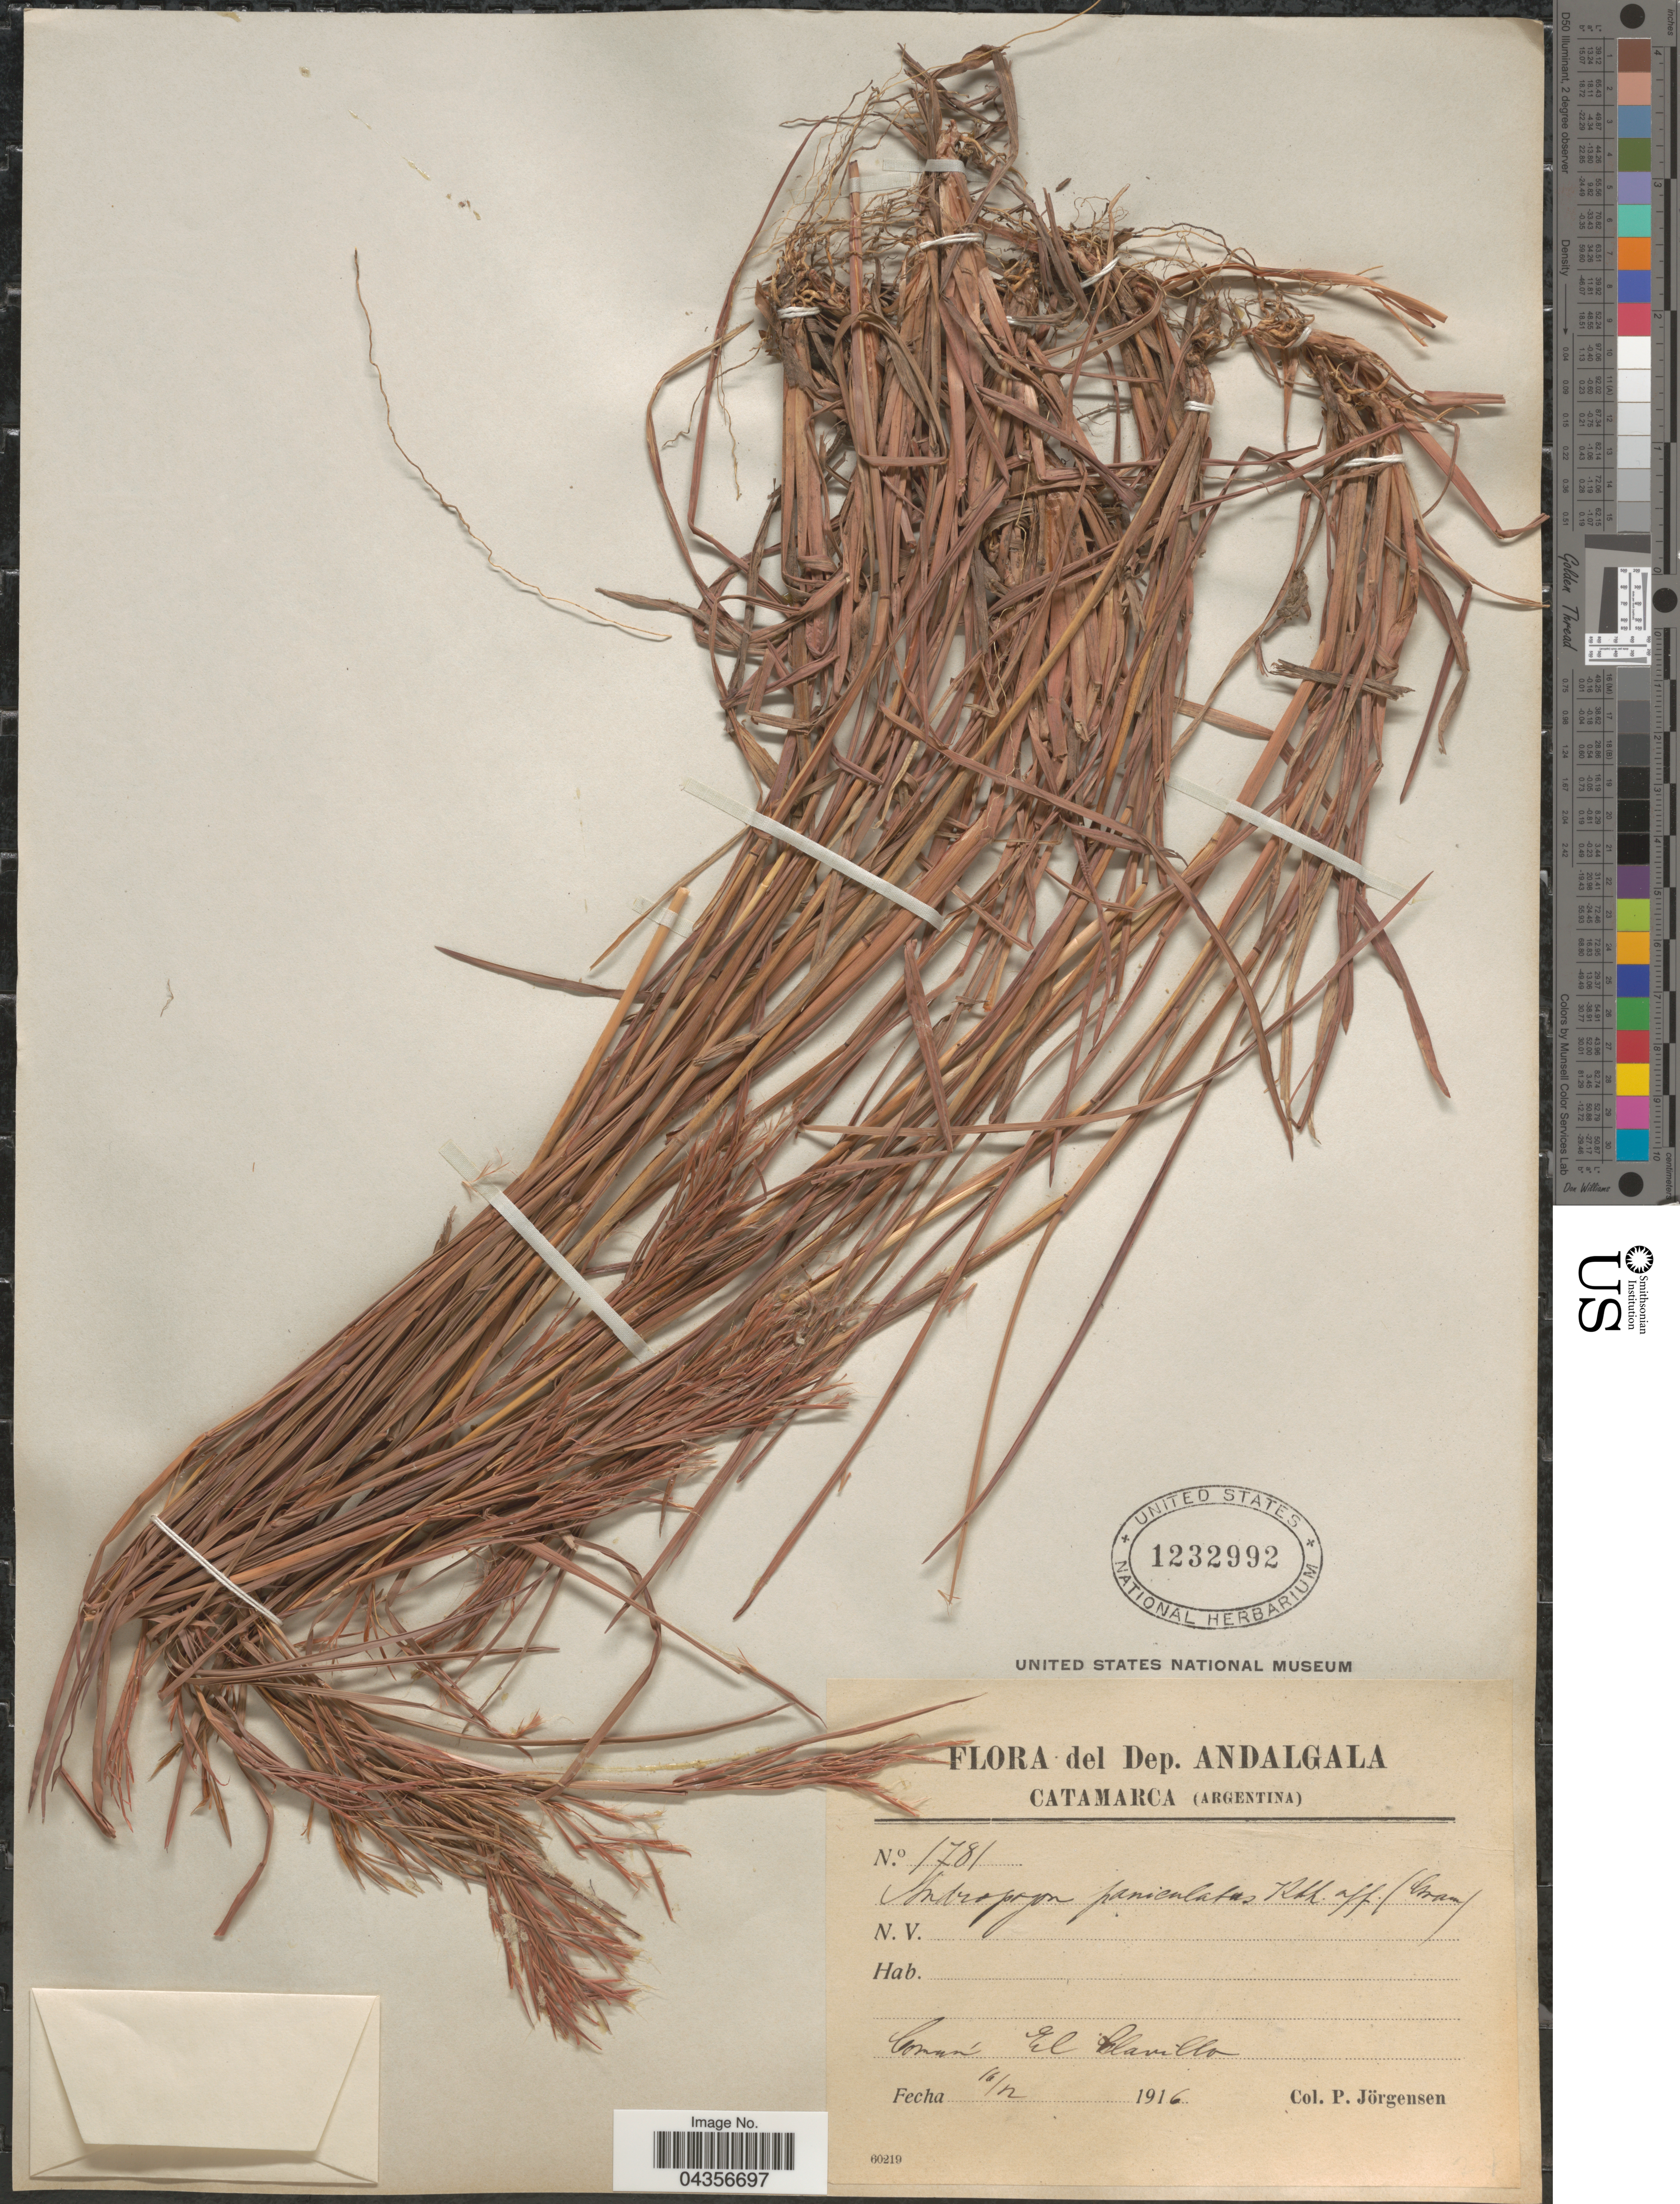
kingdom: Plantae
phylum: Tracheophyta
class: Liliopsida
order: Poales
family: Poaceae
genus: Schizachyrium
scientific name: Schizachyrium microstachyum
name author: (Desv. ex Ham.) Roseng. et al.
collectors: P. Jörgensen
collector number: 1781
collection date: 1916-12-16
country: Argentina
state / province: Catamarca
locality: Dep. Andalgala. Común El Clavillo.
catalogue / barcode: US 1232992